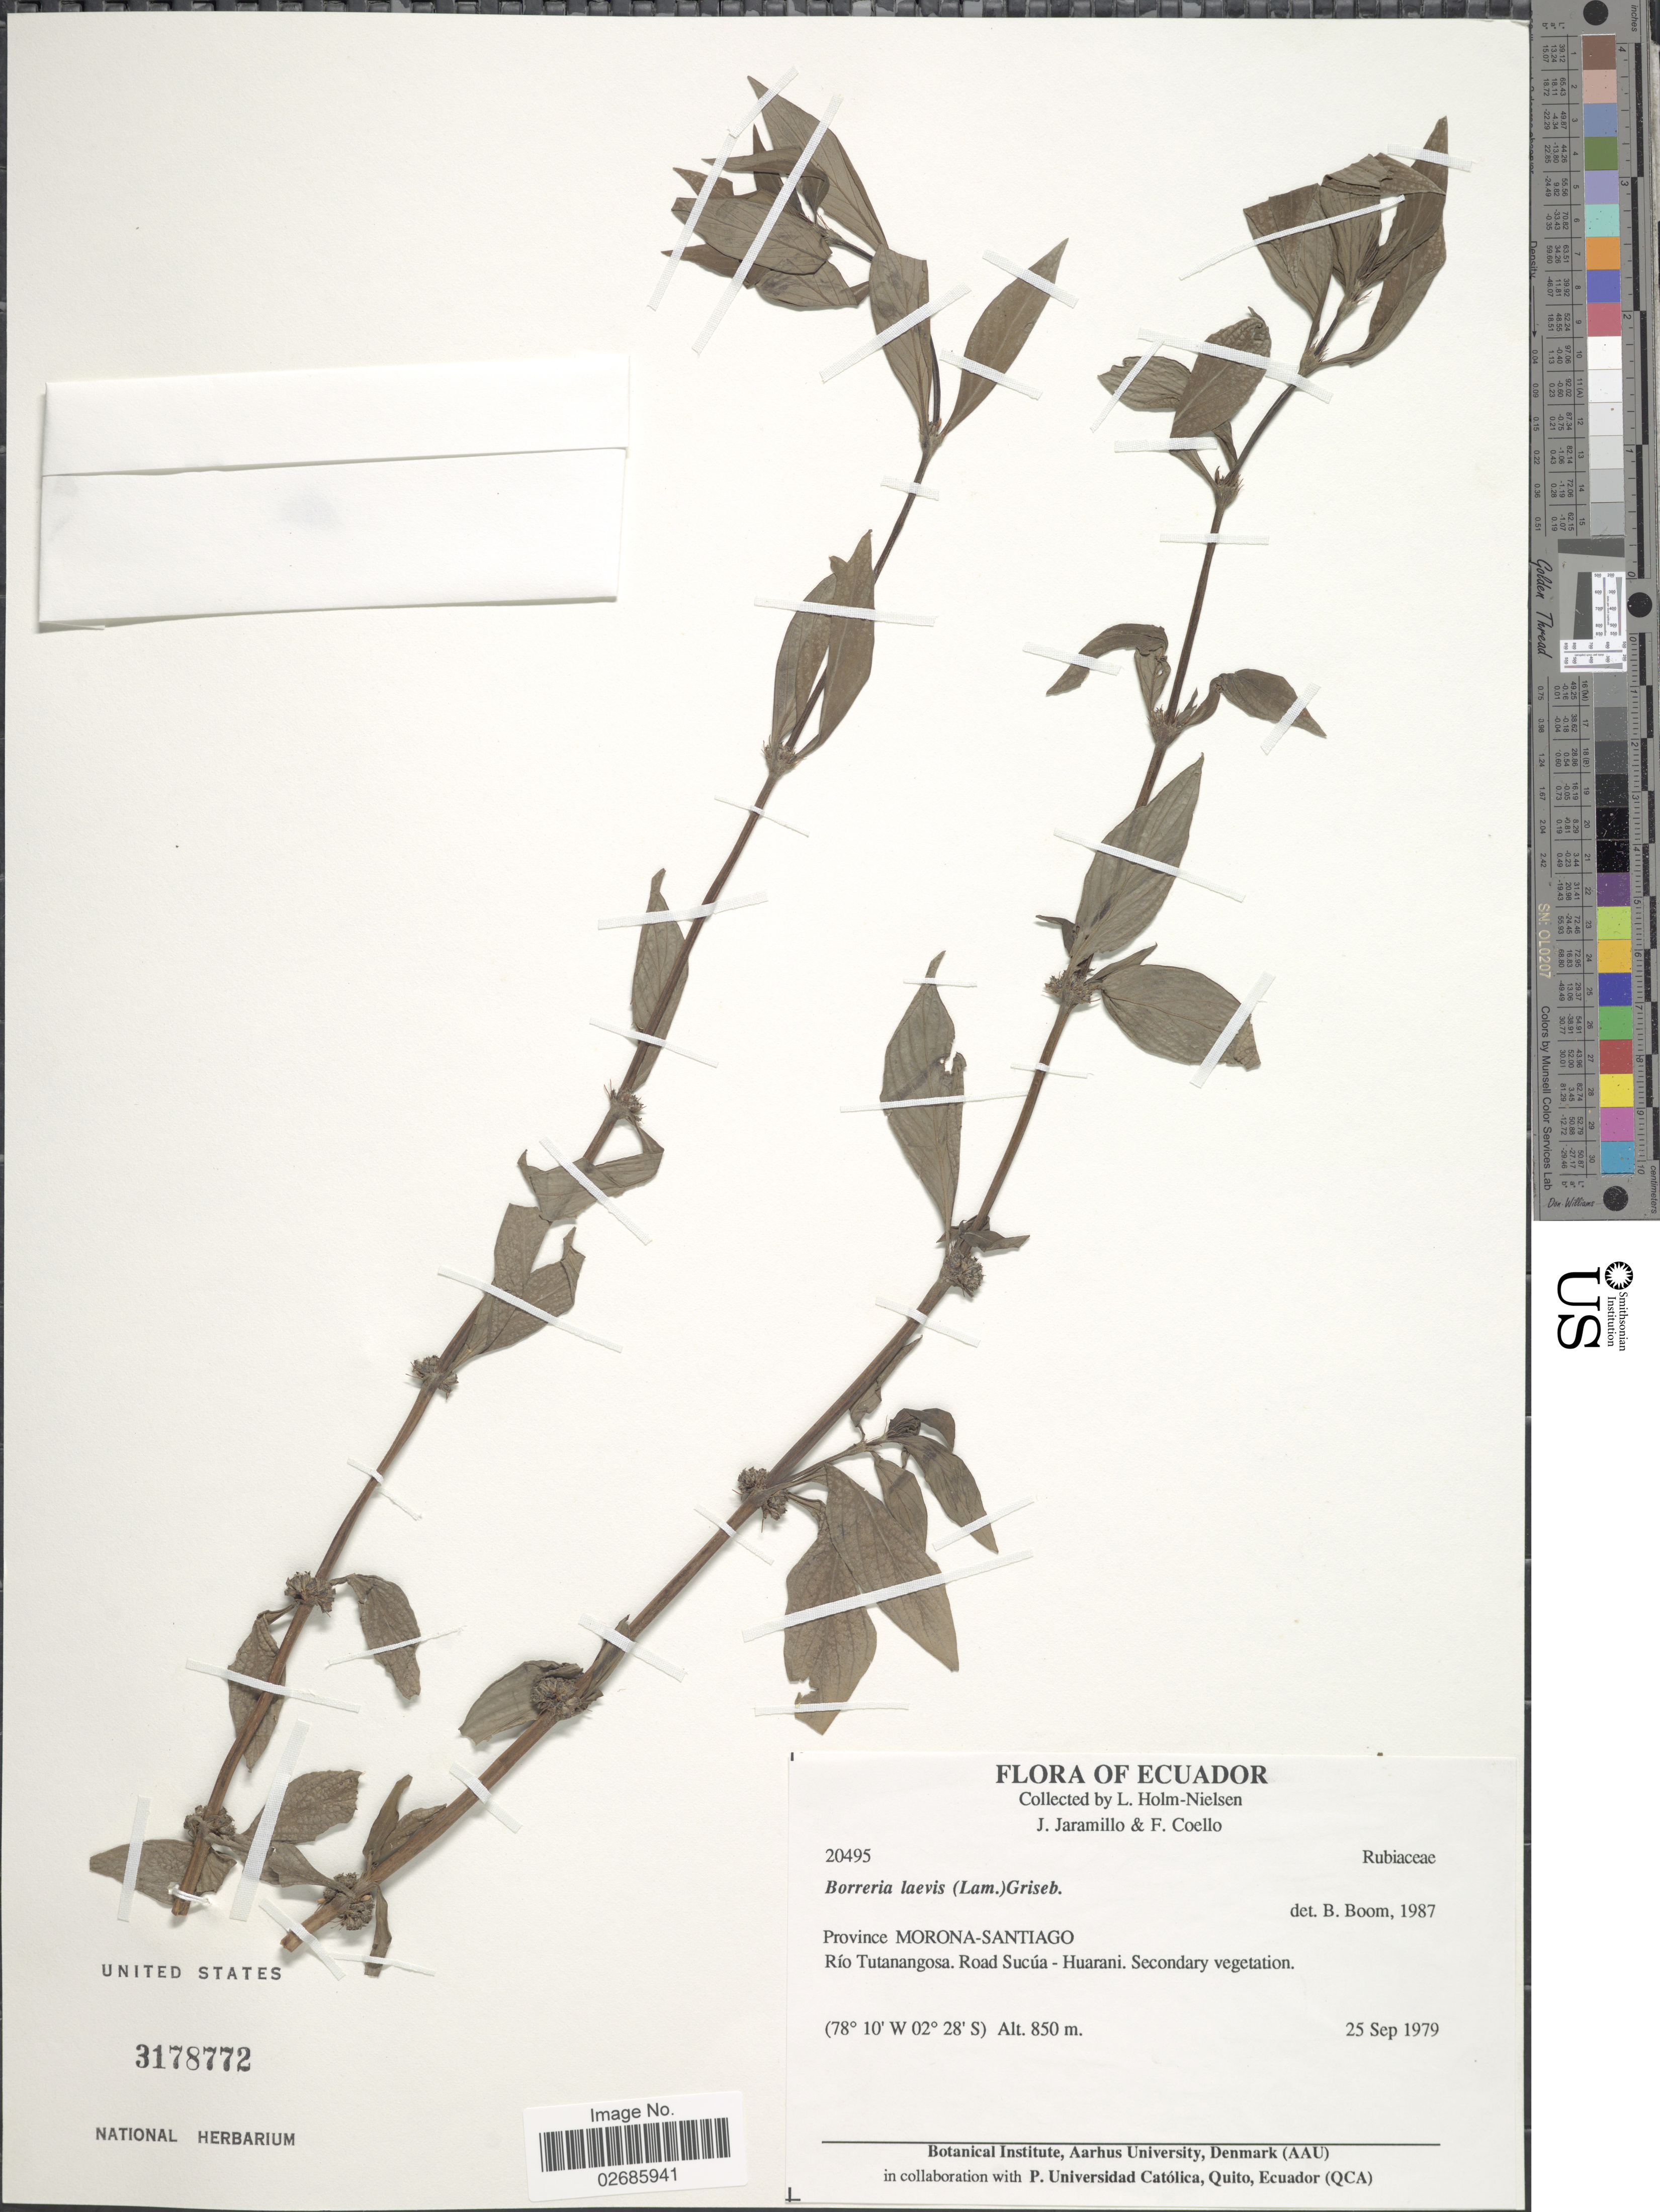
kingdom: Plantae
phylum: Tracheophyta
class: Magnoliopsida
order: Gentianales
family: Rubiaceae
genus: Borreria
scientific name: Borreria ocymifolia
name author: (Roem. & Schult.) Bacigalupo & E.L. Cabral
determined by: Kirkbride, J. H.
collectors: L. Holm-Nielsen, J. Jaramillo & F. Coello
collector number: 20495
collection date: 1979-09-25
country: Ecuador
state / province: Morona-Santiago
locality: Río Tutanangosa. Road Sucúa - Huarani. Secondary vegetation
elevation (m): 850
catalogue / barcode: US 3178772